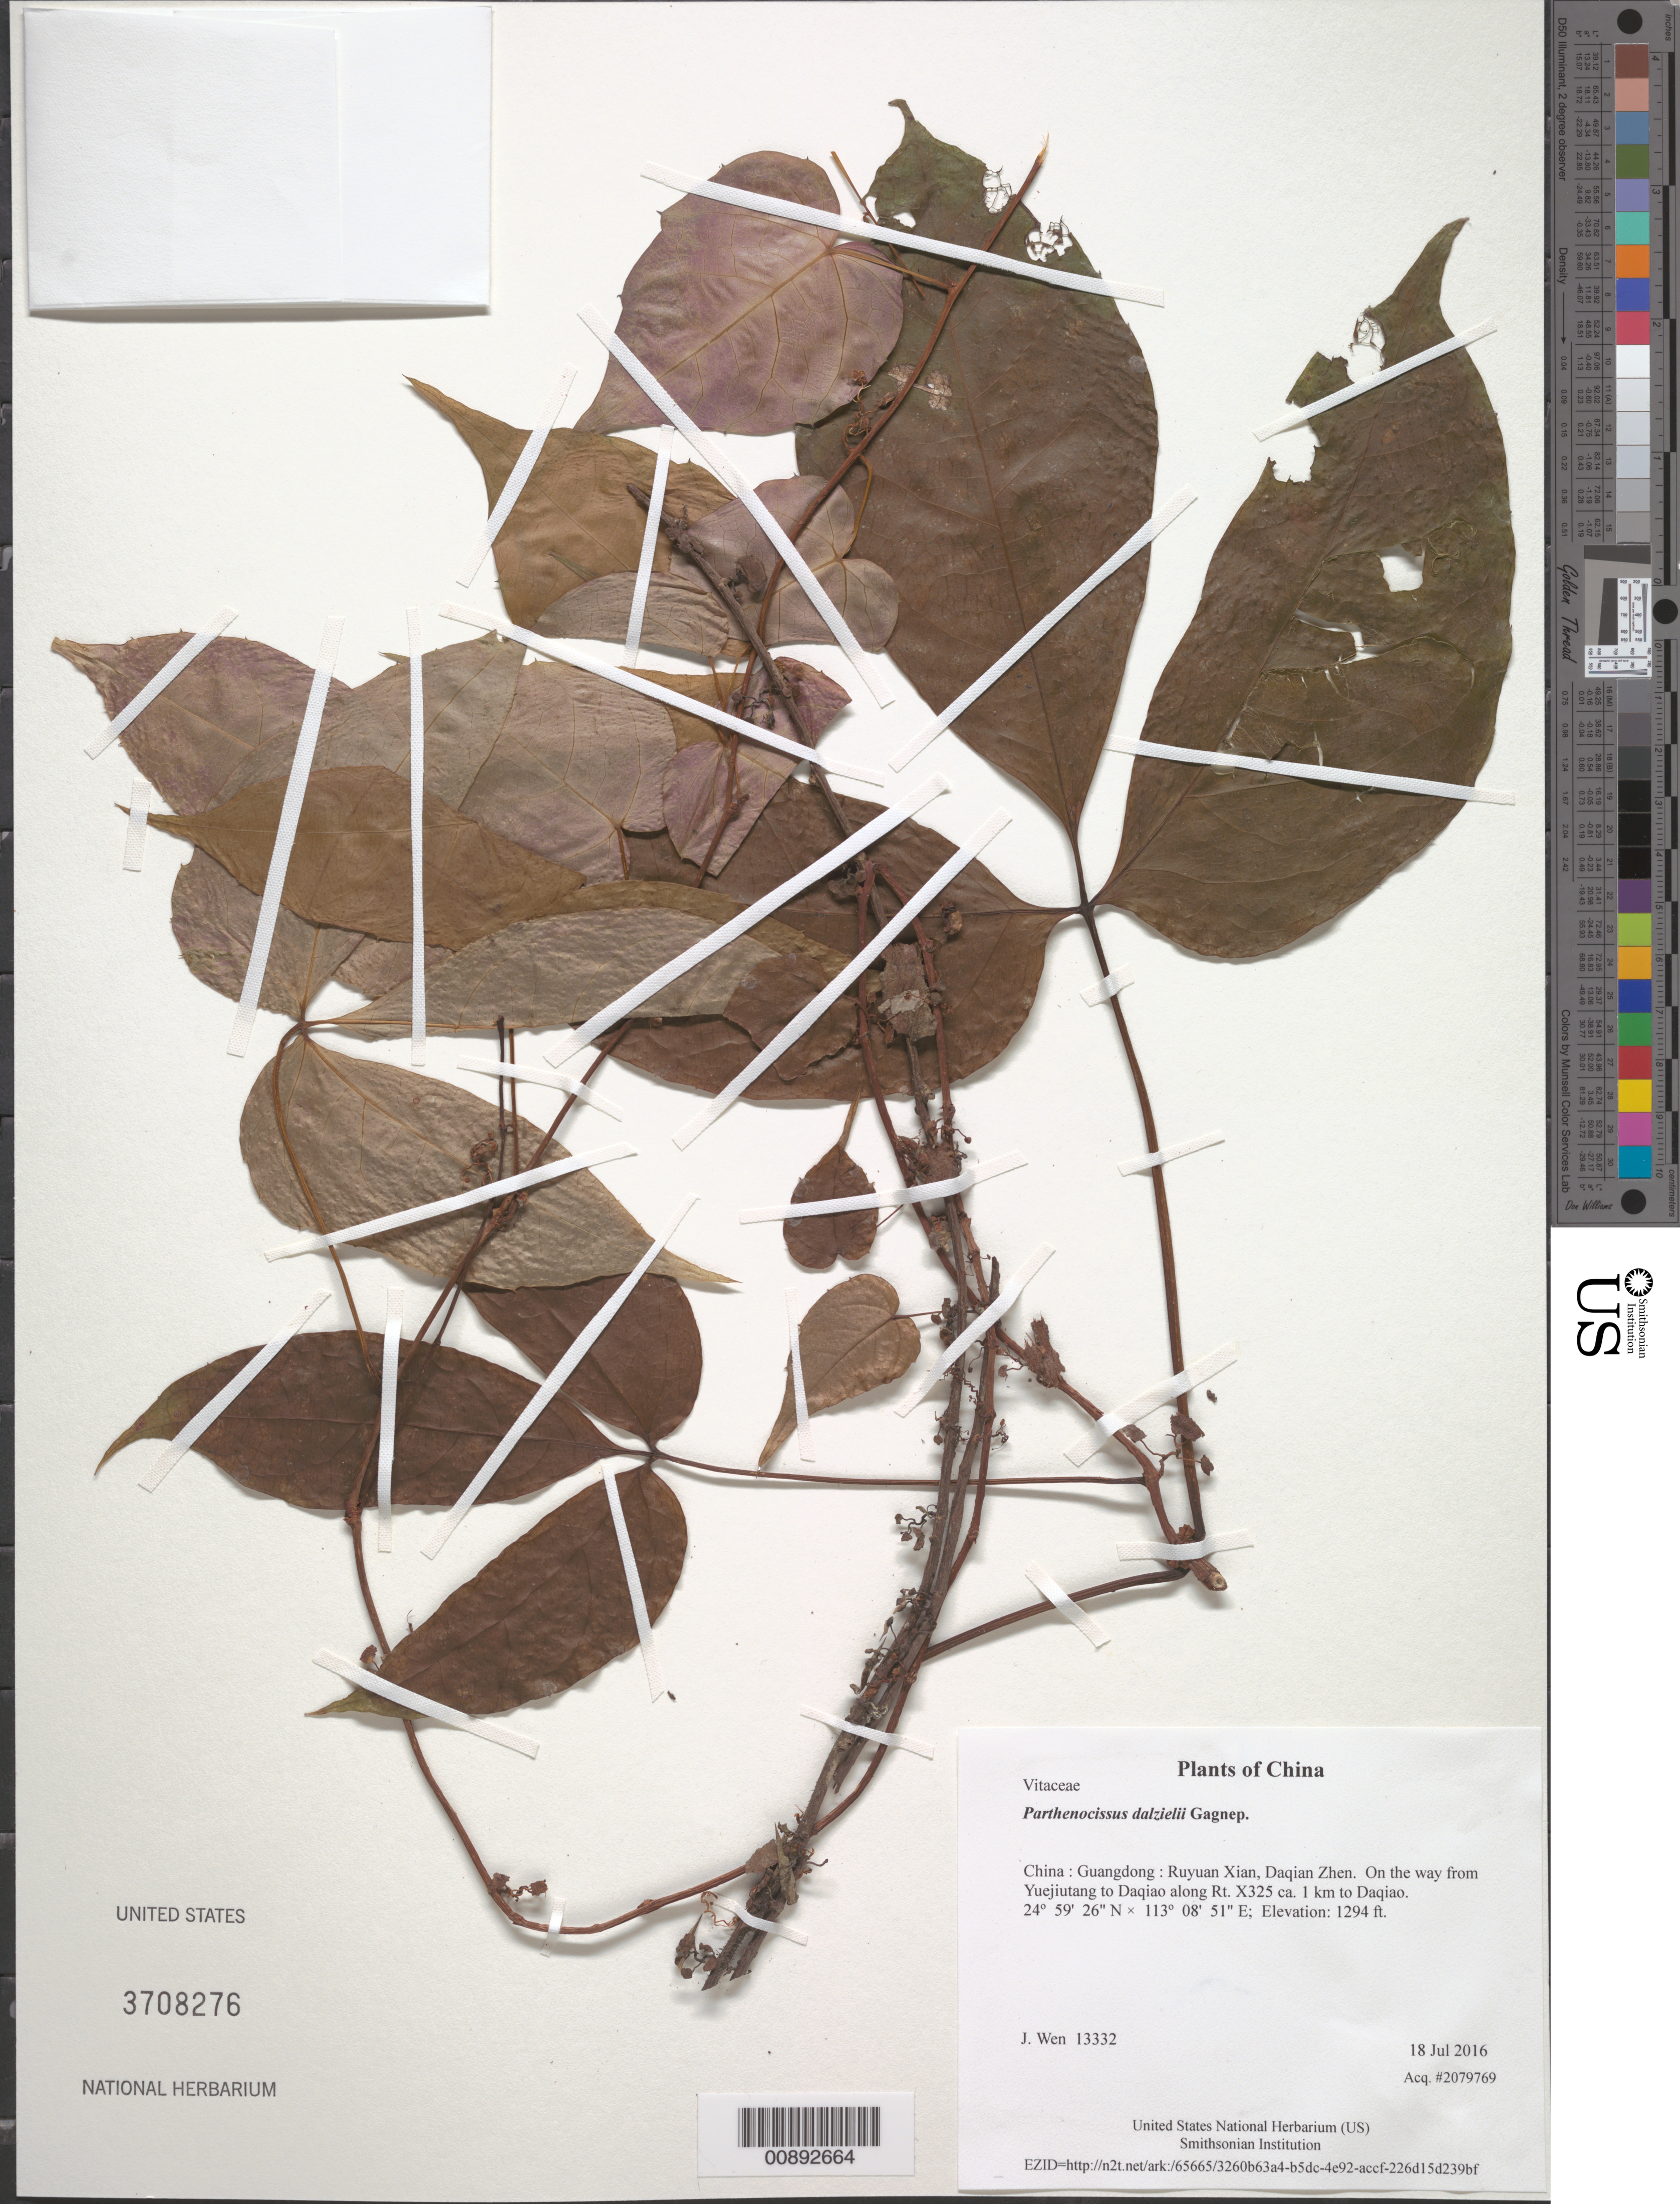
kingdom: Plantae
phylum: Tracheophyta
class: Magnoliopsida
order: Vitales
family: Vitaceae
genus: Parthenocissus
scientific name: Parthenocissus dalzielii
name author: Gagnep.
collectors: J. Wen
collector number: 13332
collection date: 2016-07-18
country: China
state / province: Guangdong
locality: Ruyuan Xian, Daqian Zhen. On the way from Yuejiutang to Daqiao along Rt. X325 ca. 1 km to Daqiao.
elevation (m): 394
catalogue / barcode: US 3708276